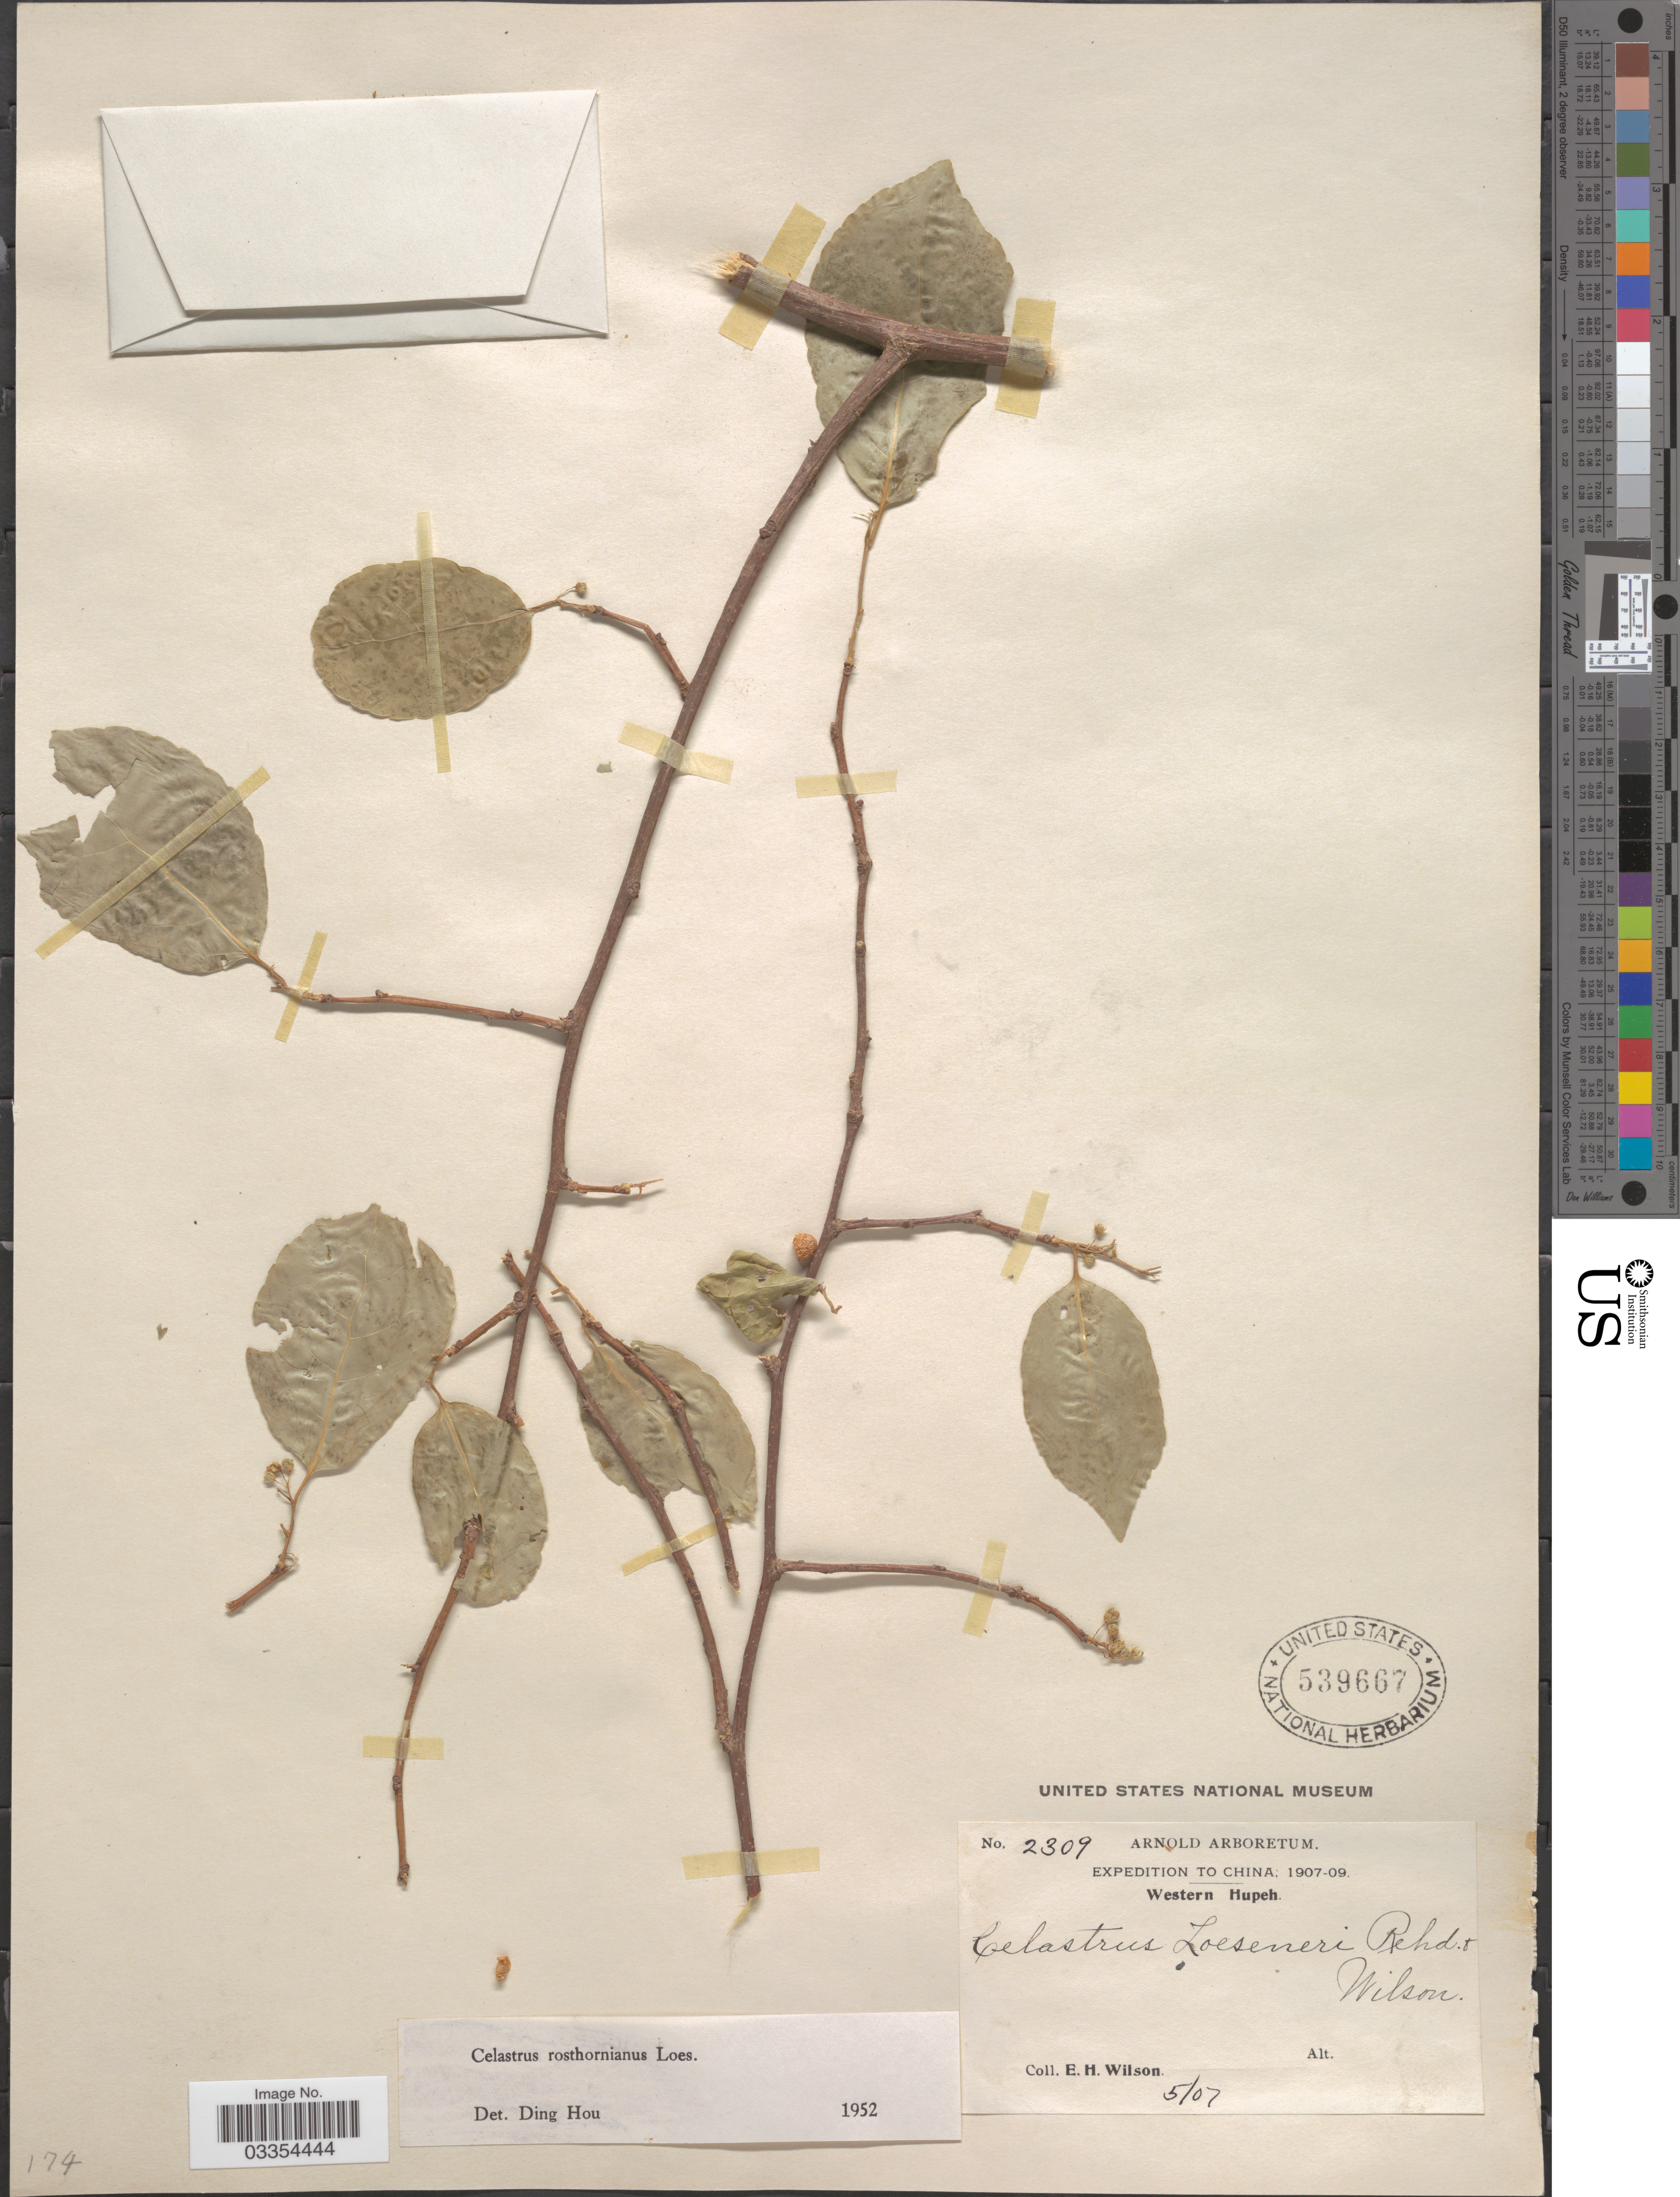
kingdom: Plantae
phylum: Tracheophyta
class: Magnoliopsida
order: Celastrales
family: Celastraceae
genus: Celastrus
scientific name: Celastrus rosthornianus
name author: Loes.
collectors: E. Wilson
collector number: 2309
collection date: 1907-05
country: China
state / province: Hubei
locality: Western Hupeh.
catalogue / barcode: US 539667